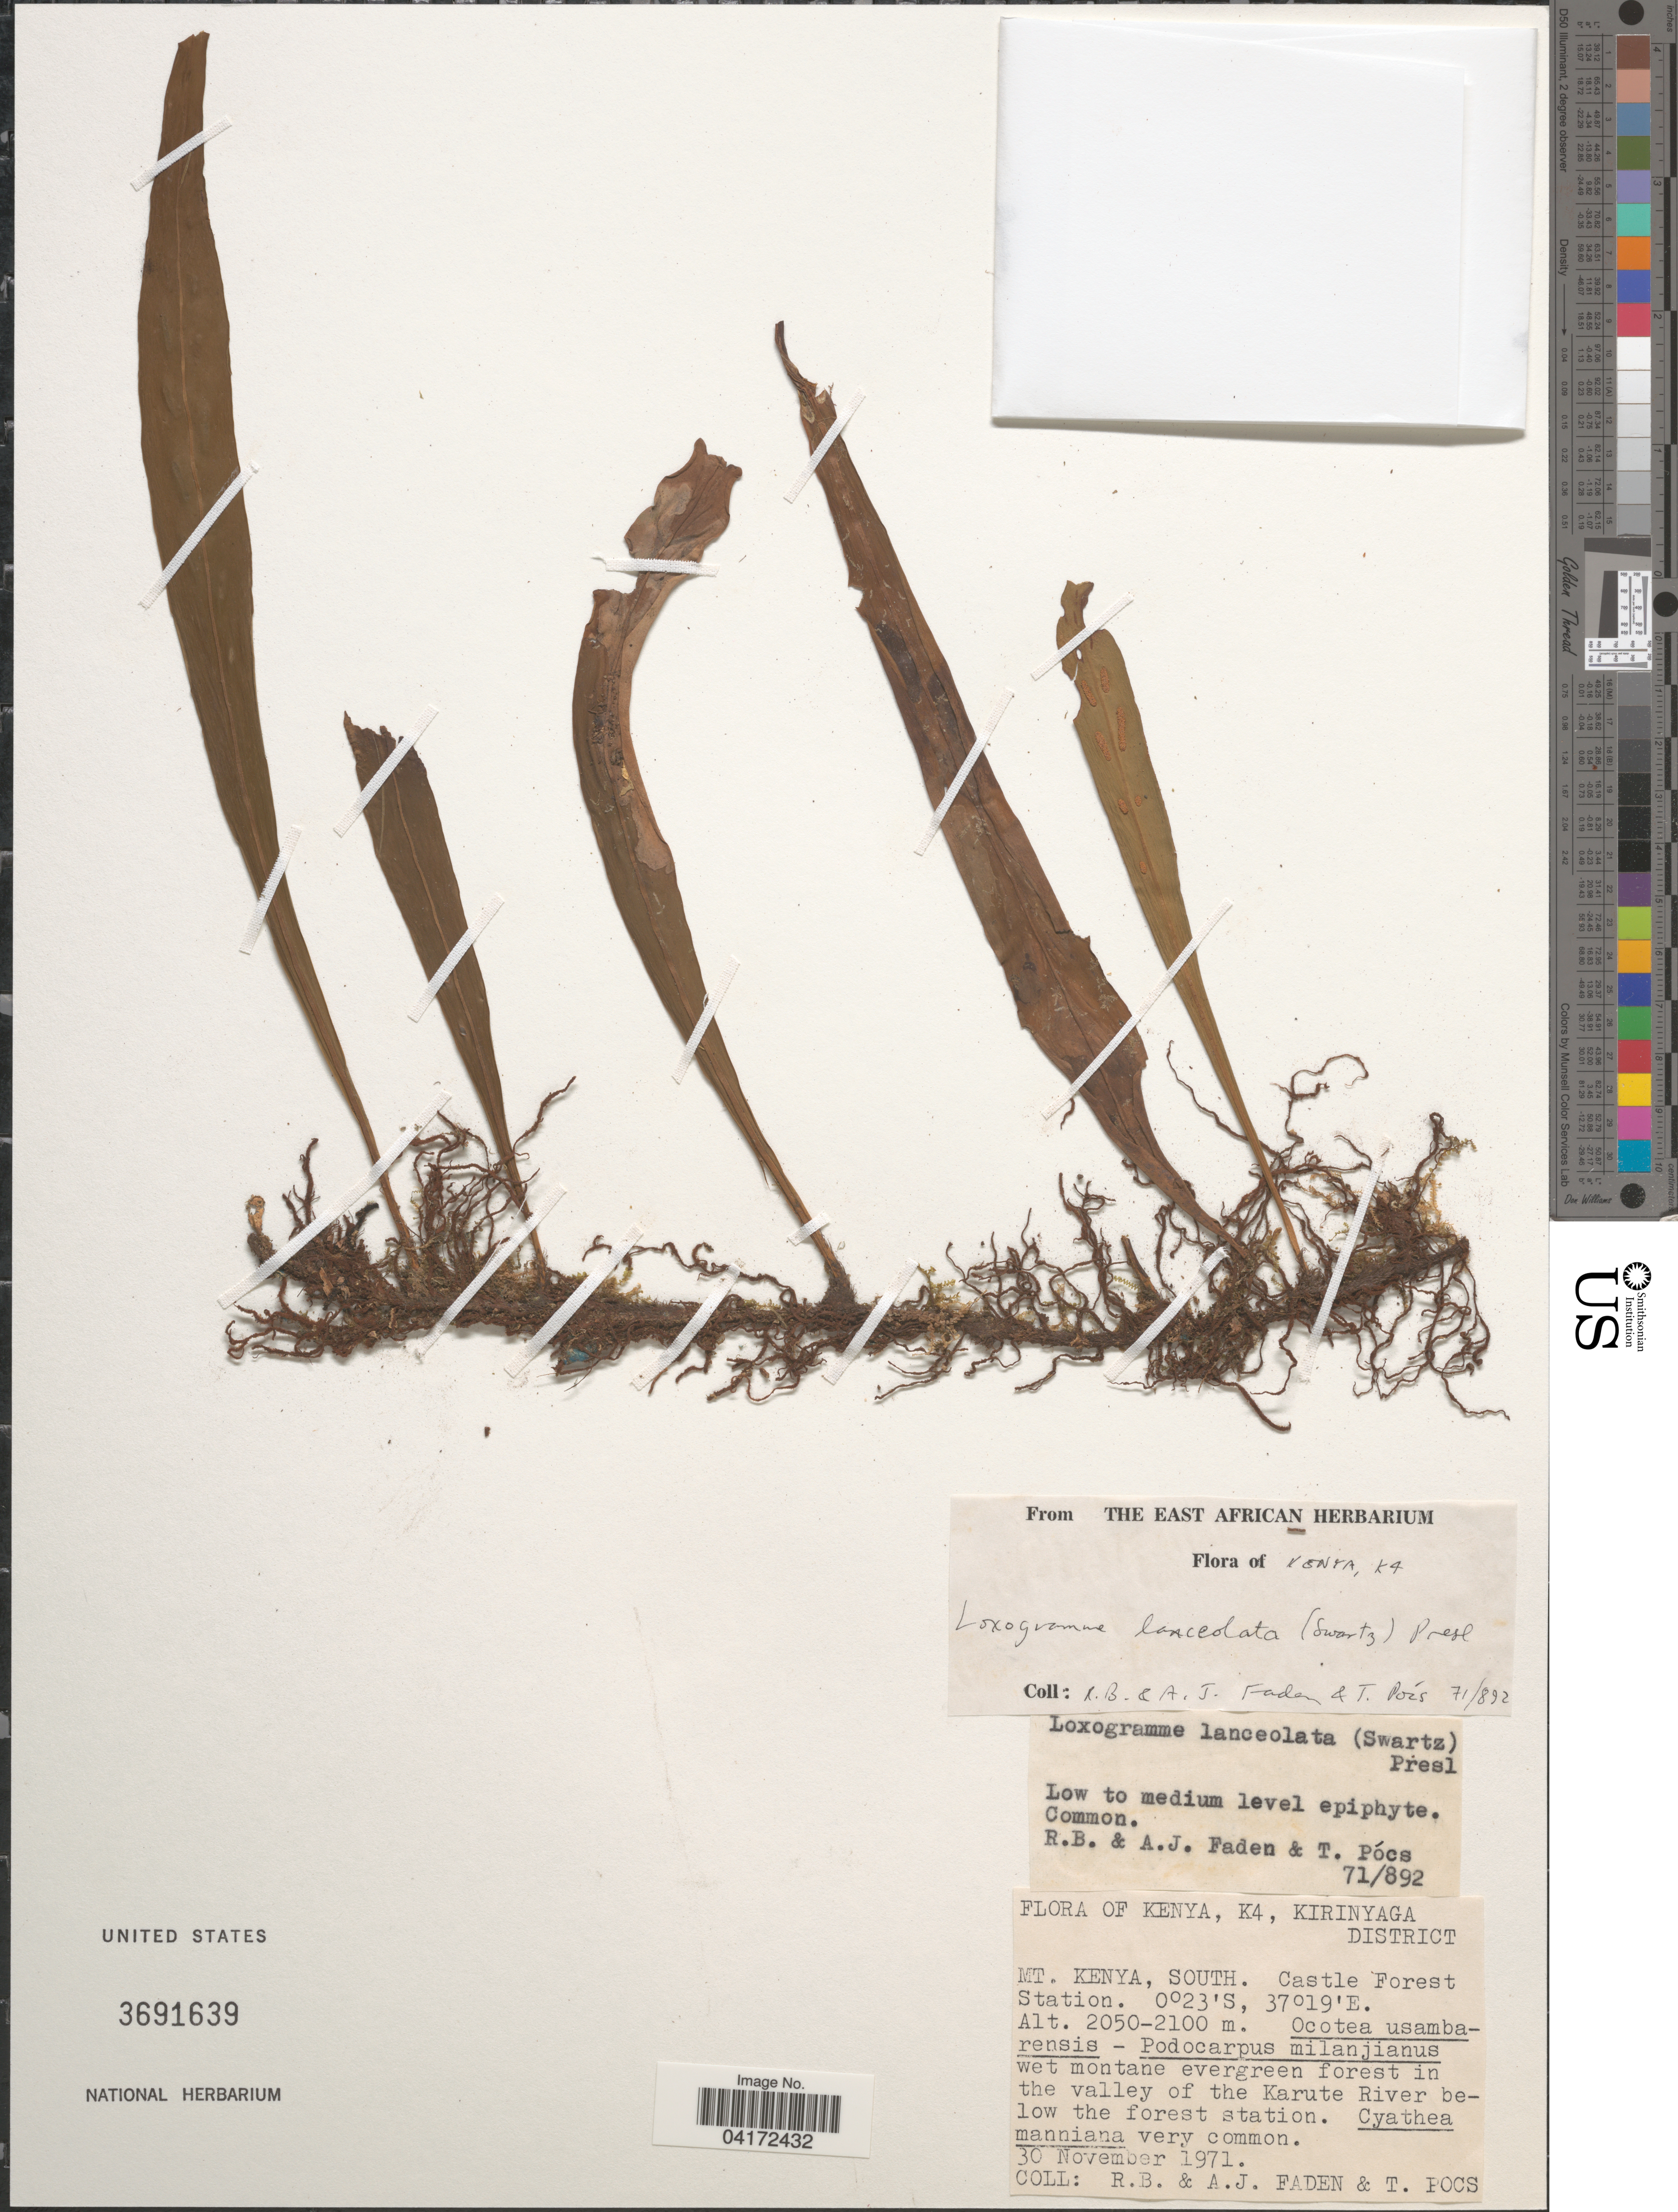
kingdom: Plantae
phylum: Tracheophyta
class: Polypodiopsida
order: Polypodiales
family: Polypodiaceae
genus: Loxogramme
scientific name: Loxogramme lanceolata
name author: (Sw.) C. Presl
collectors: R. B. Faden, A. J. Faden & T. Pocs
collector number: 71/892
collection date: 1971-11-30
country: Kenya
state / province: Kirinyaga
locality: K4, Kirinyaga District. Mt. Kenya, South. Castle Forest Station.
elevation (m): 2050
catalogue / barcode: US 3691639